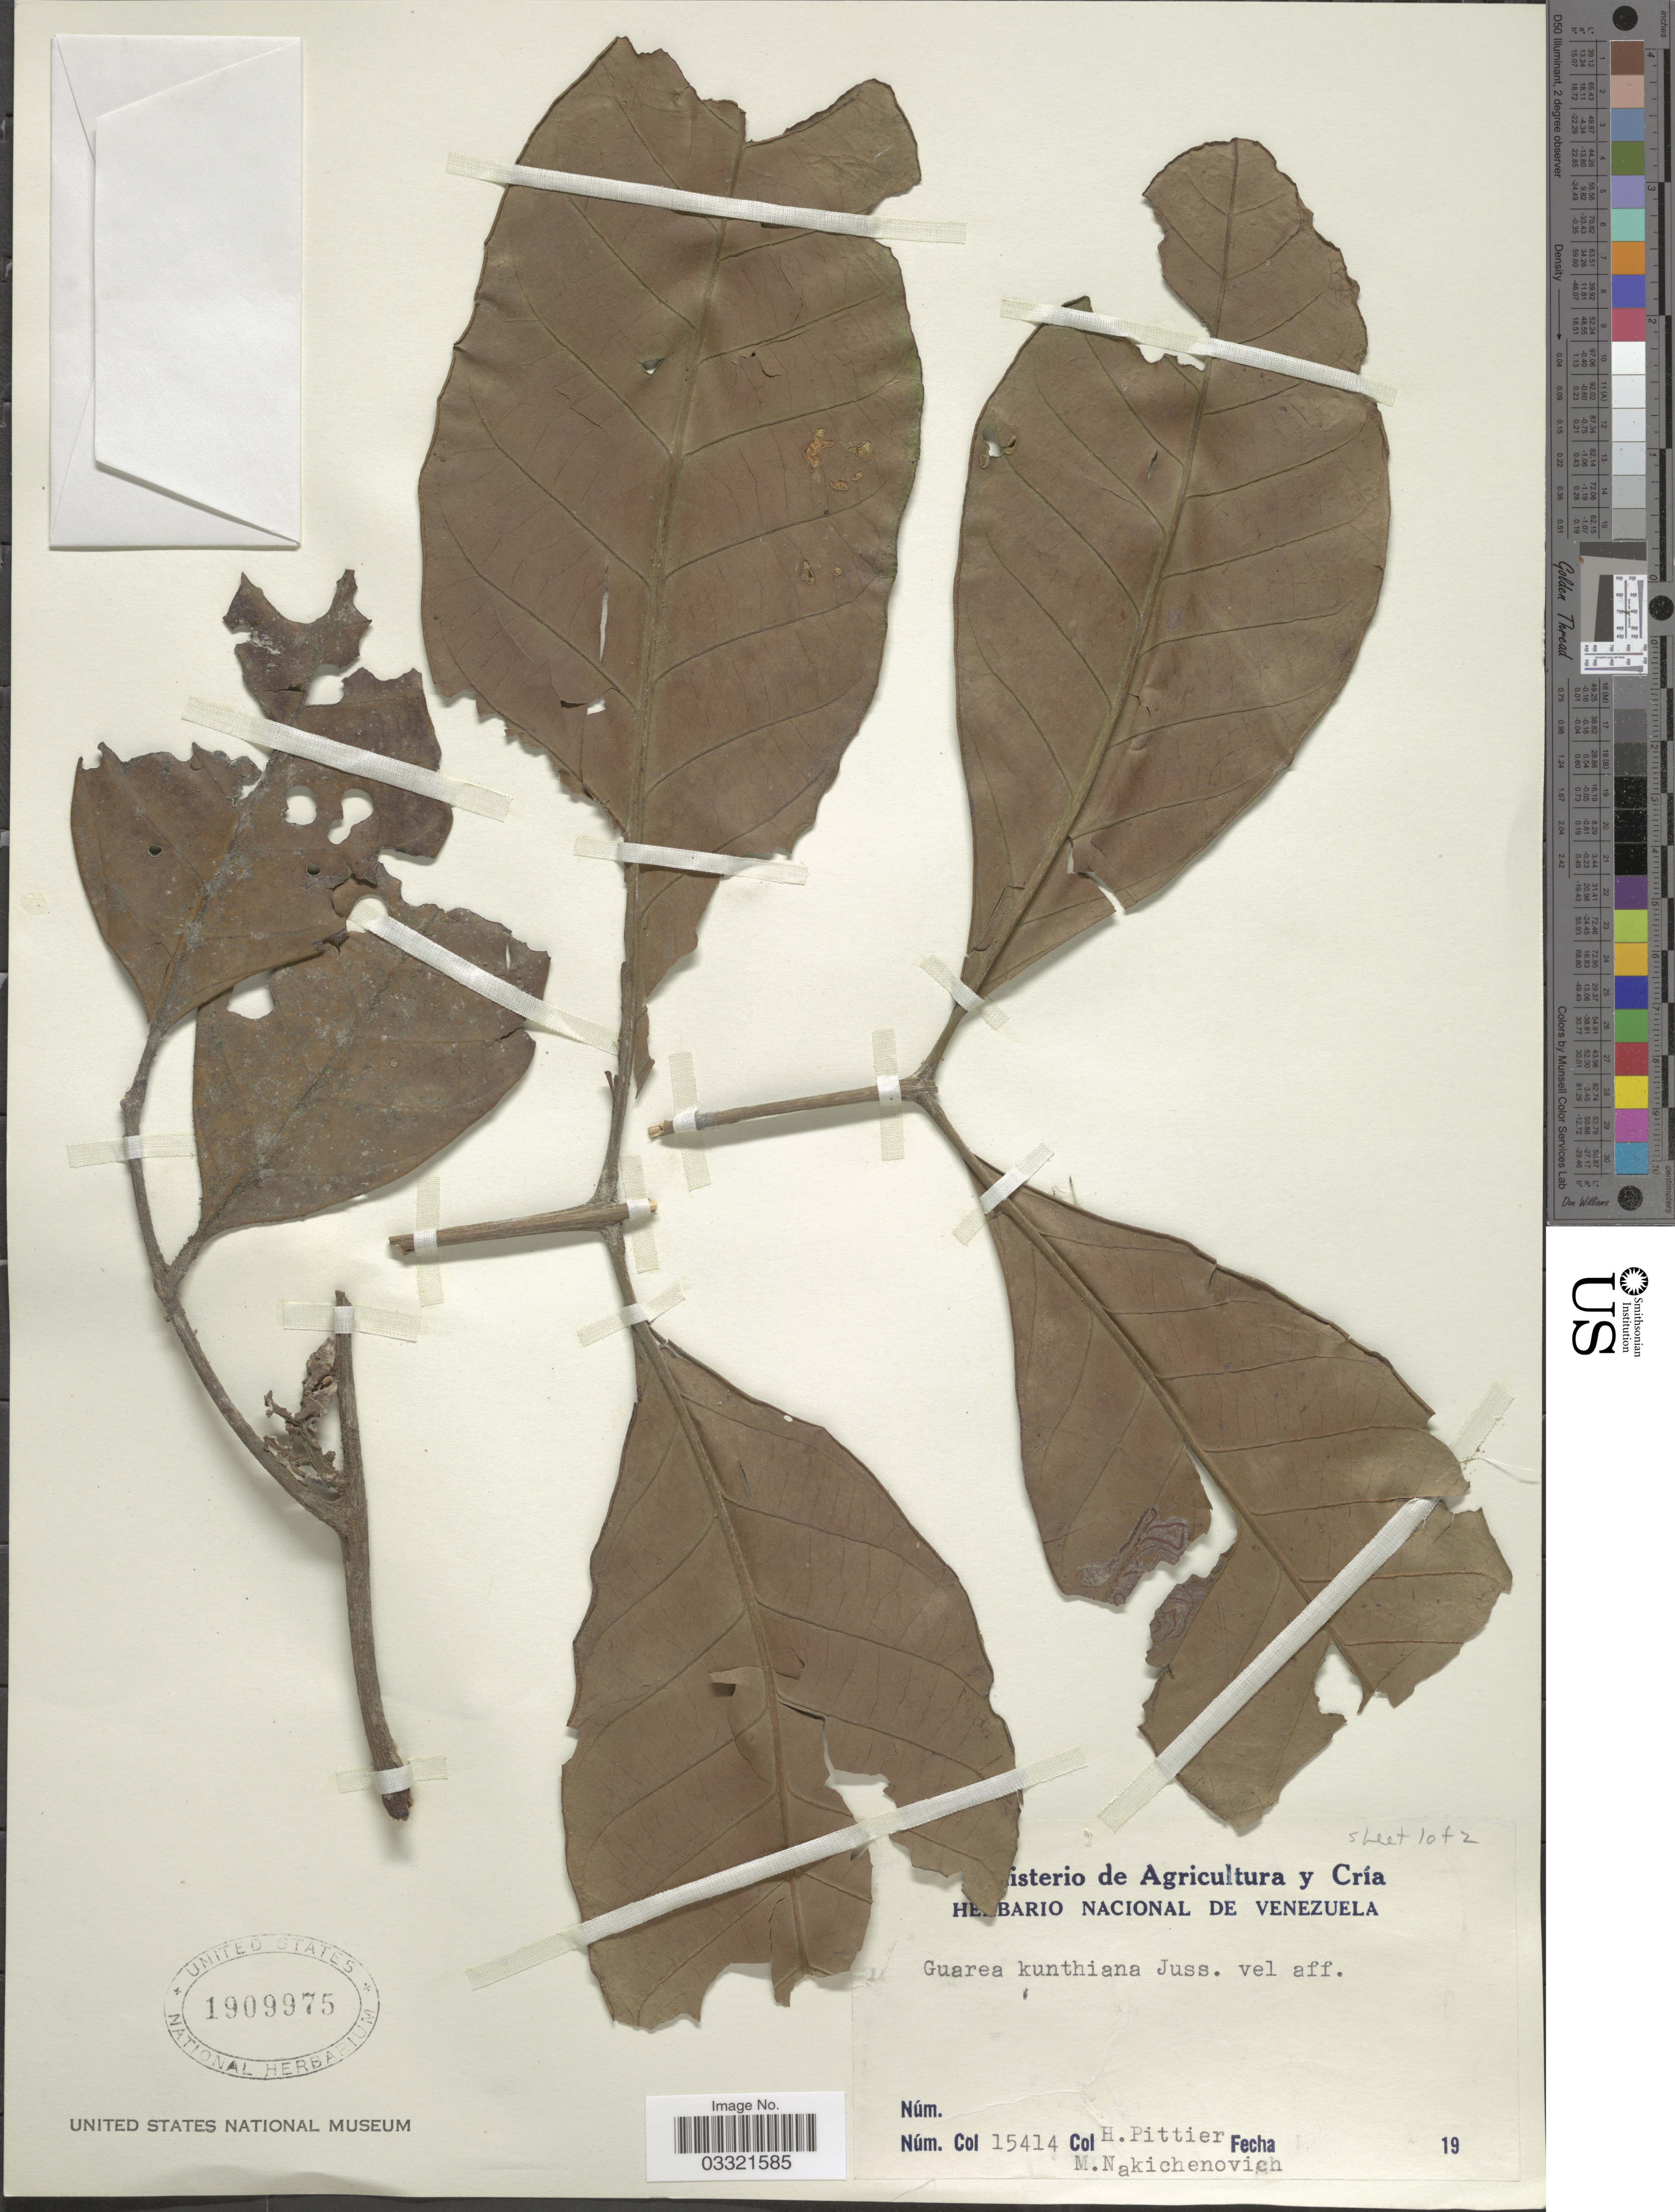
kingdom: Plantae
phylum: Tracheophyta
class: Magnoliopsida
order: Sapindales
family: Meliaceae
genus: Guarea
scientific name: Guarea kunthiana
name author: A. Juss.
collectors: H. F. Pittier & M. Nakichenovich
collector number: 15414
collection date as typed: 19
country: Venezuela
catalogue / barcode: US 1909975